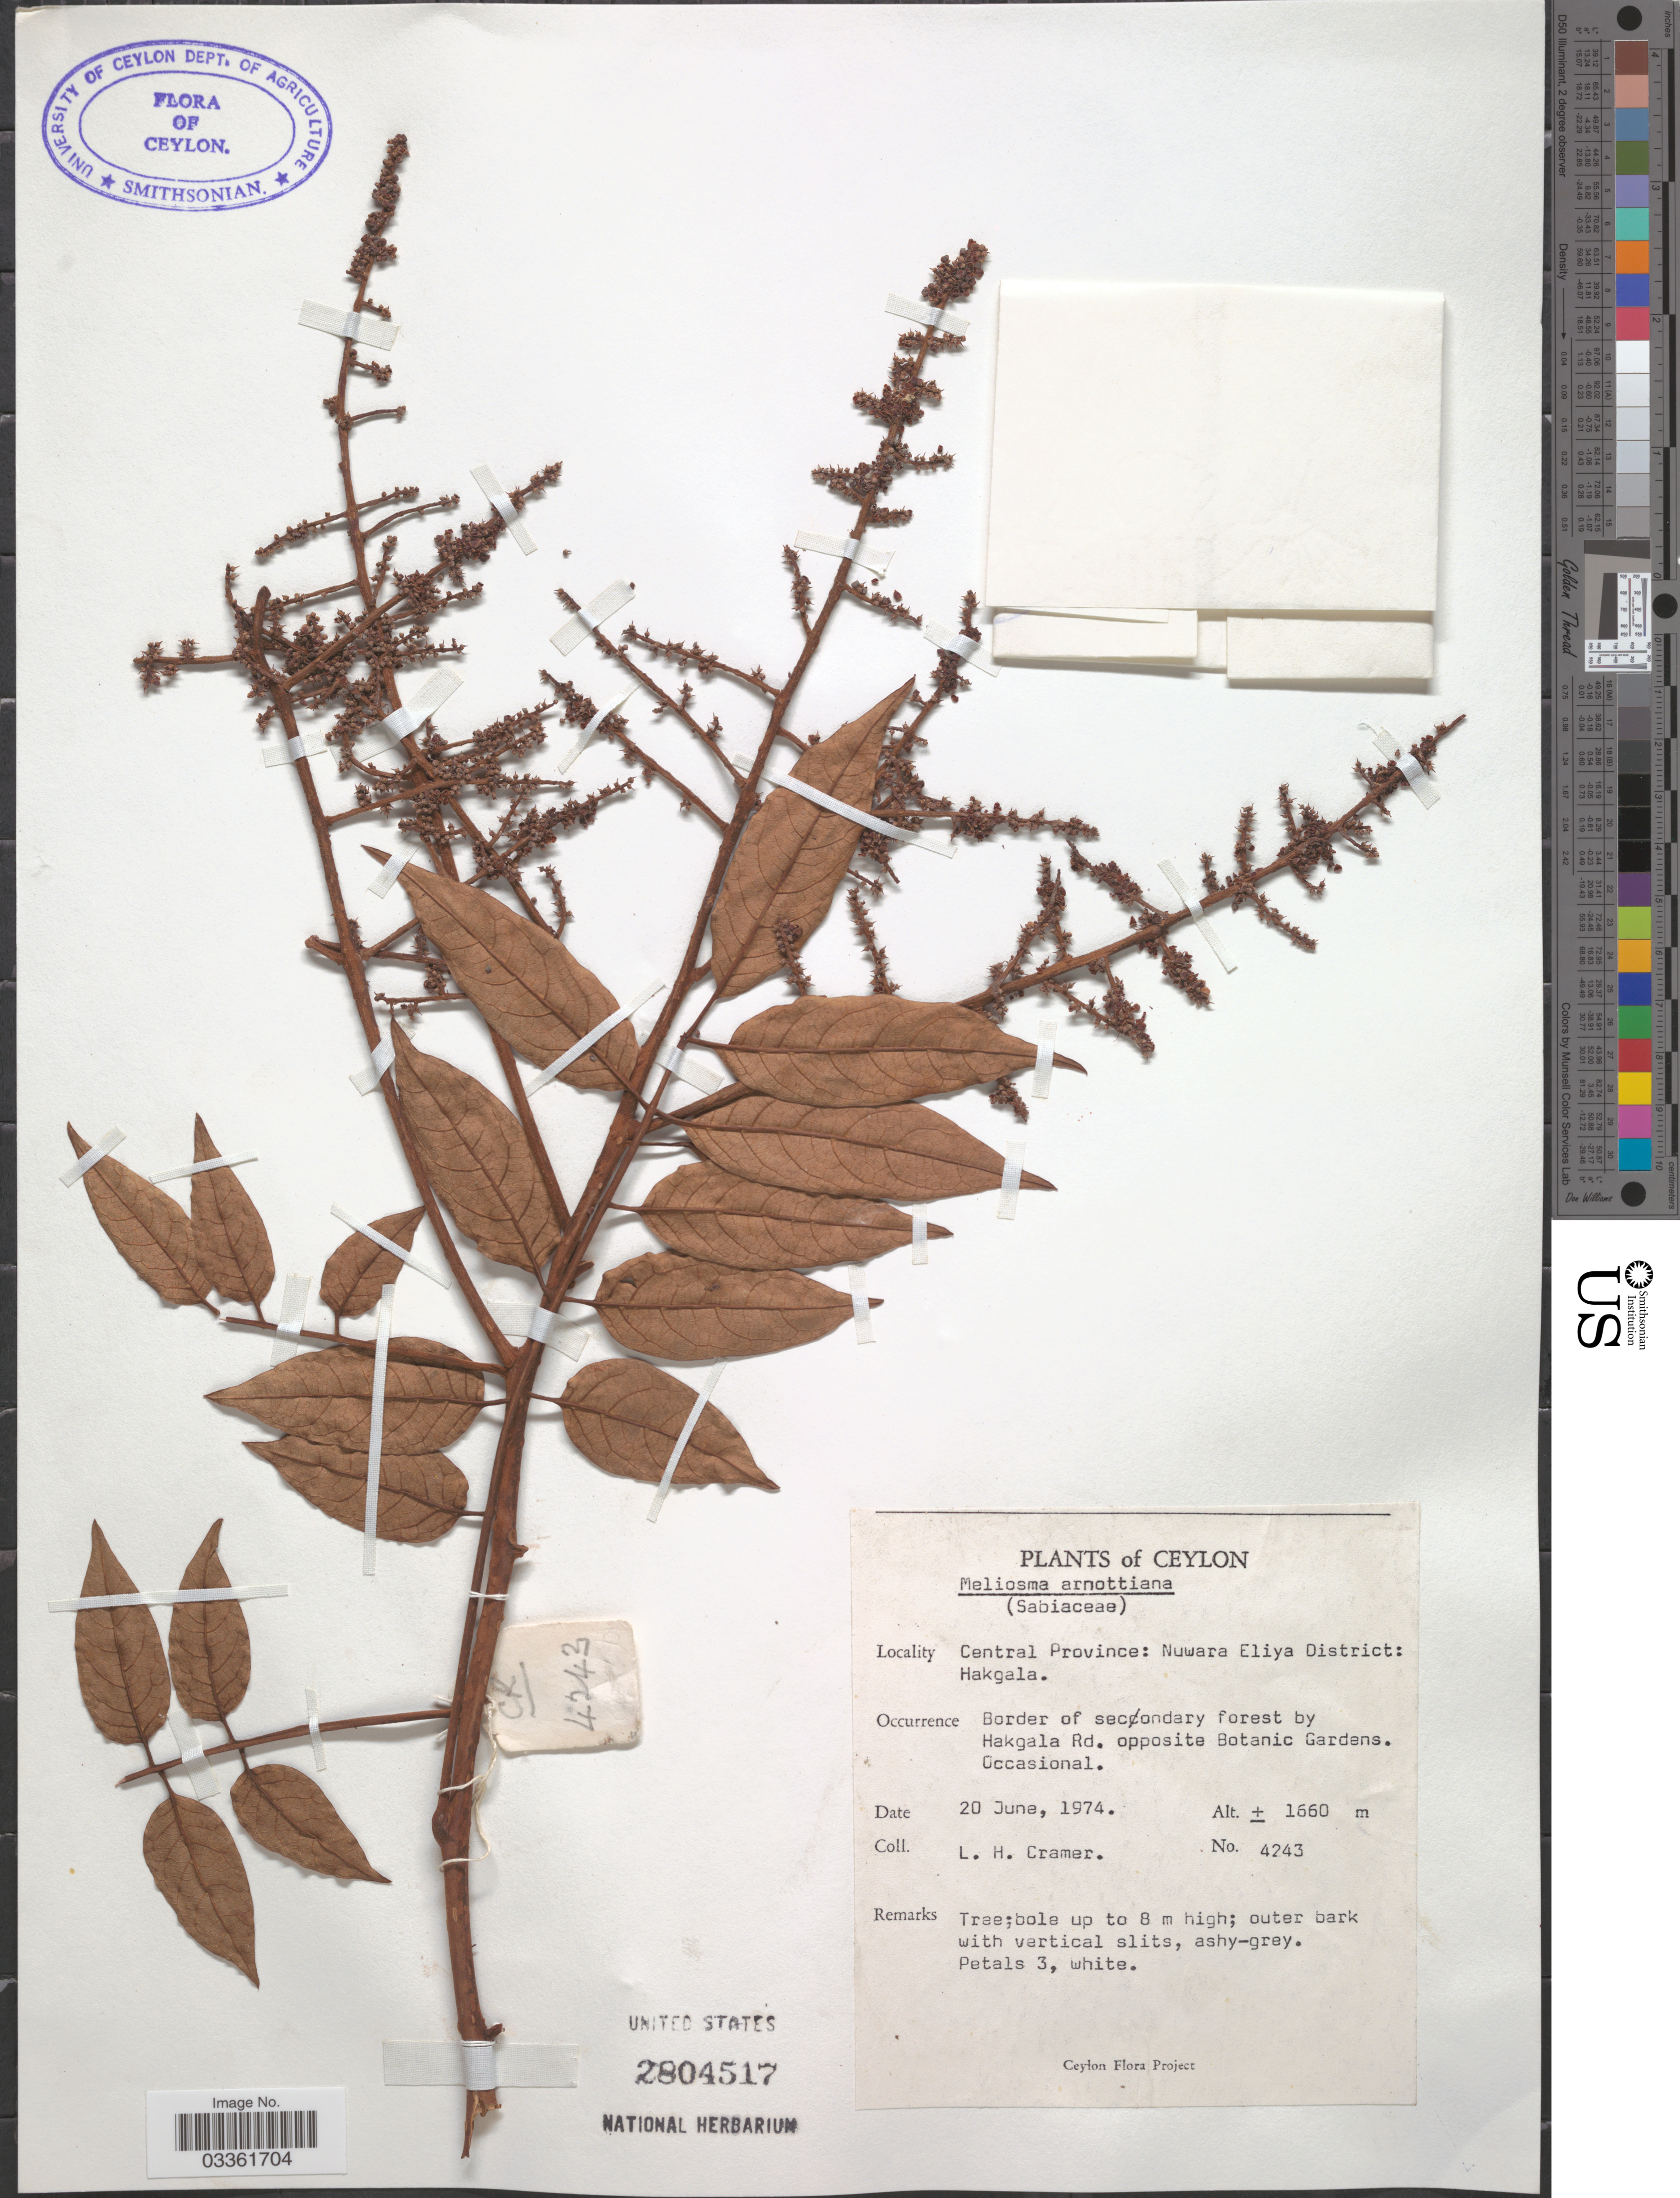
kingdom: Plantae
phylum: Tracheophyta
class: Magnoliopsida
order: Proteales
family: Sabiaceae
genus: Meliosma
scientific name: Meliosma arnottiana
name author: (Wight) Walp.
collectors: L. H. Cramer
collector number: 4243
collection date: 1974-06-20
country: Sri Lanka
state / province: Central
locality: Ceylon. Nuwara Eliya District: Hakgala. Border of secondary forest by Hakgala Rd. opposite Botanic Gardens.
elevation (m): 1660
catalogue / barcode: US 2804517